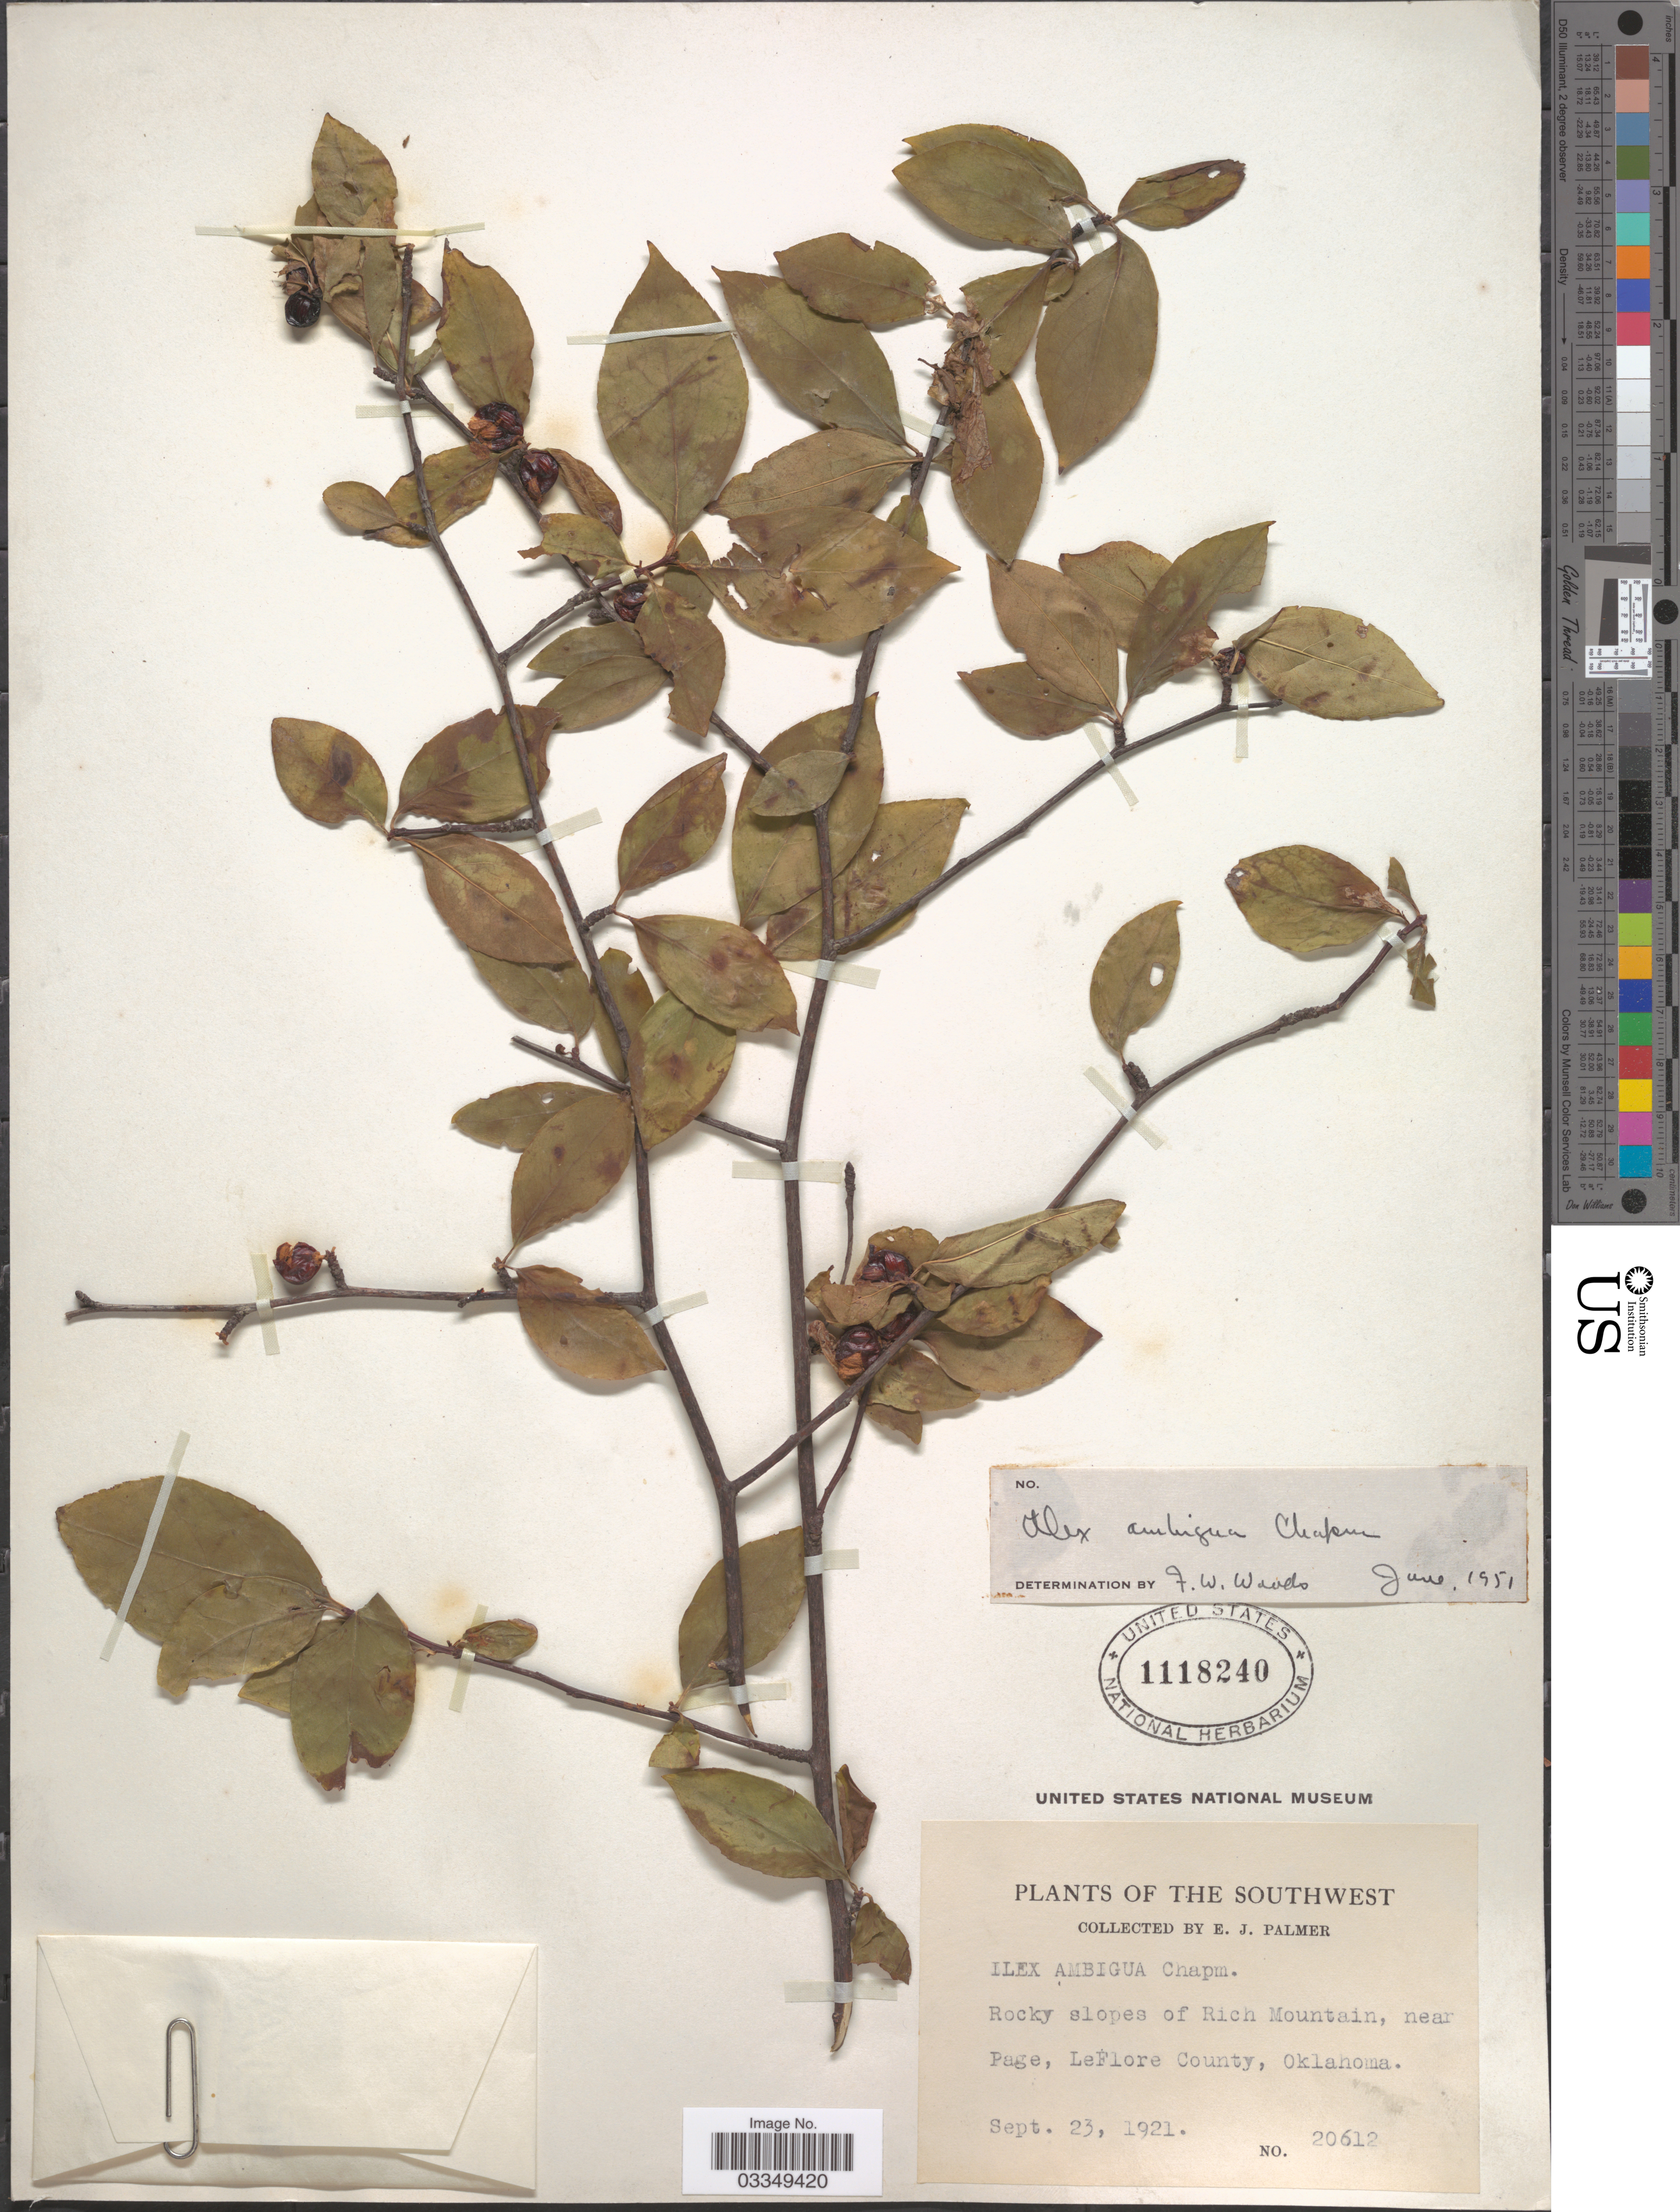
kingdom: Plantae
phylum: Tracheophyta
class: Magnoliopsida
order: Aquifoliales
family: Aquifoliaceae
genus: Ilex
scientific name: Ilex ambigua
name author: Chapm.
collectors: E. J. Palmer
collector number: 20612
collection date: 1921-09-23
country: United States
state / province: Oklahoma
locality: The Southwest, Rocky slopes of Rich Mountain, near Page, LeFlore County.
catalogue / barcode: US 1118240